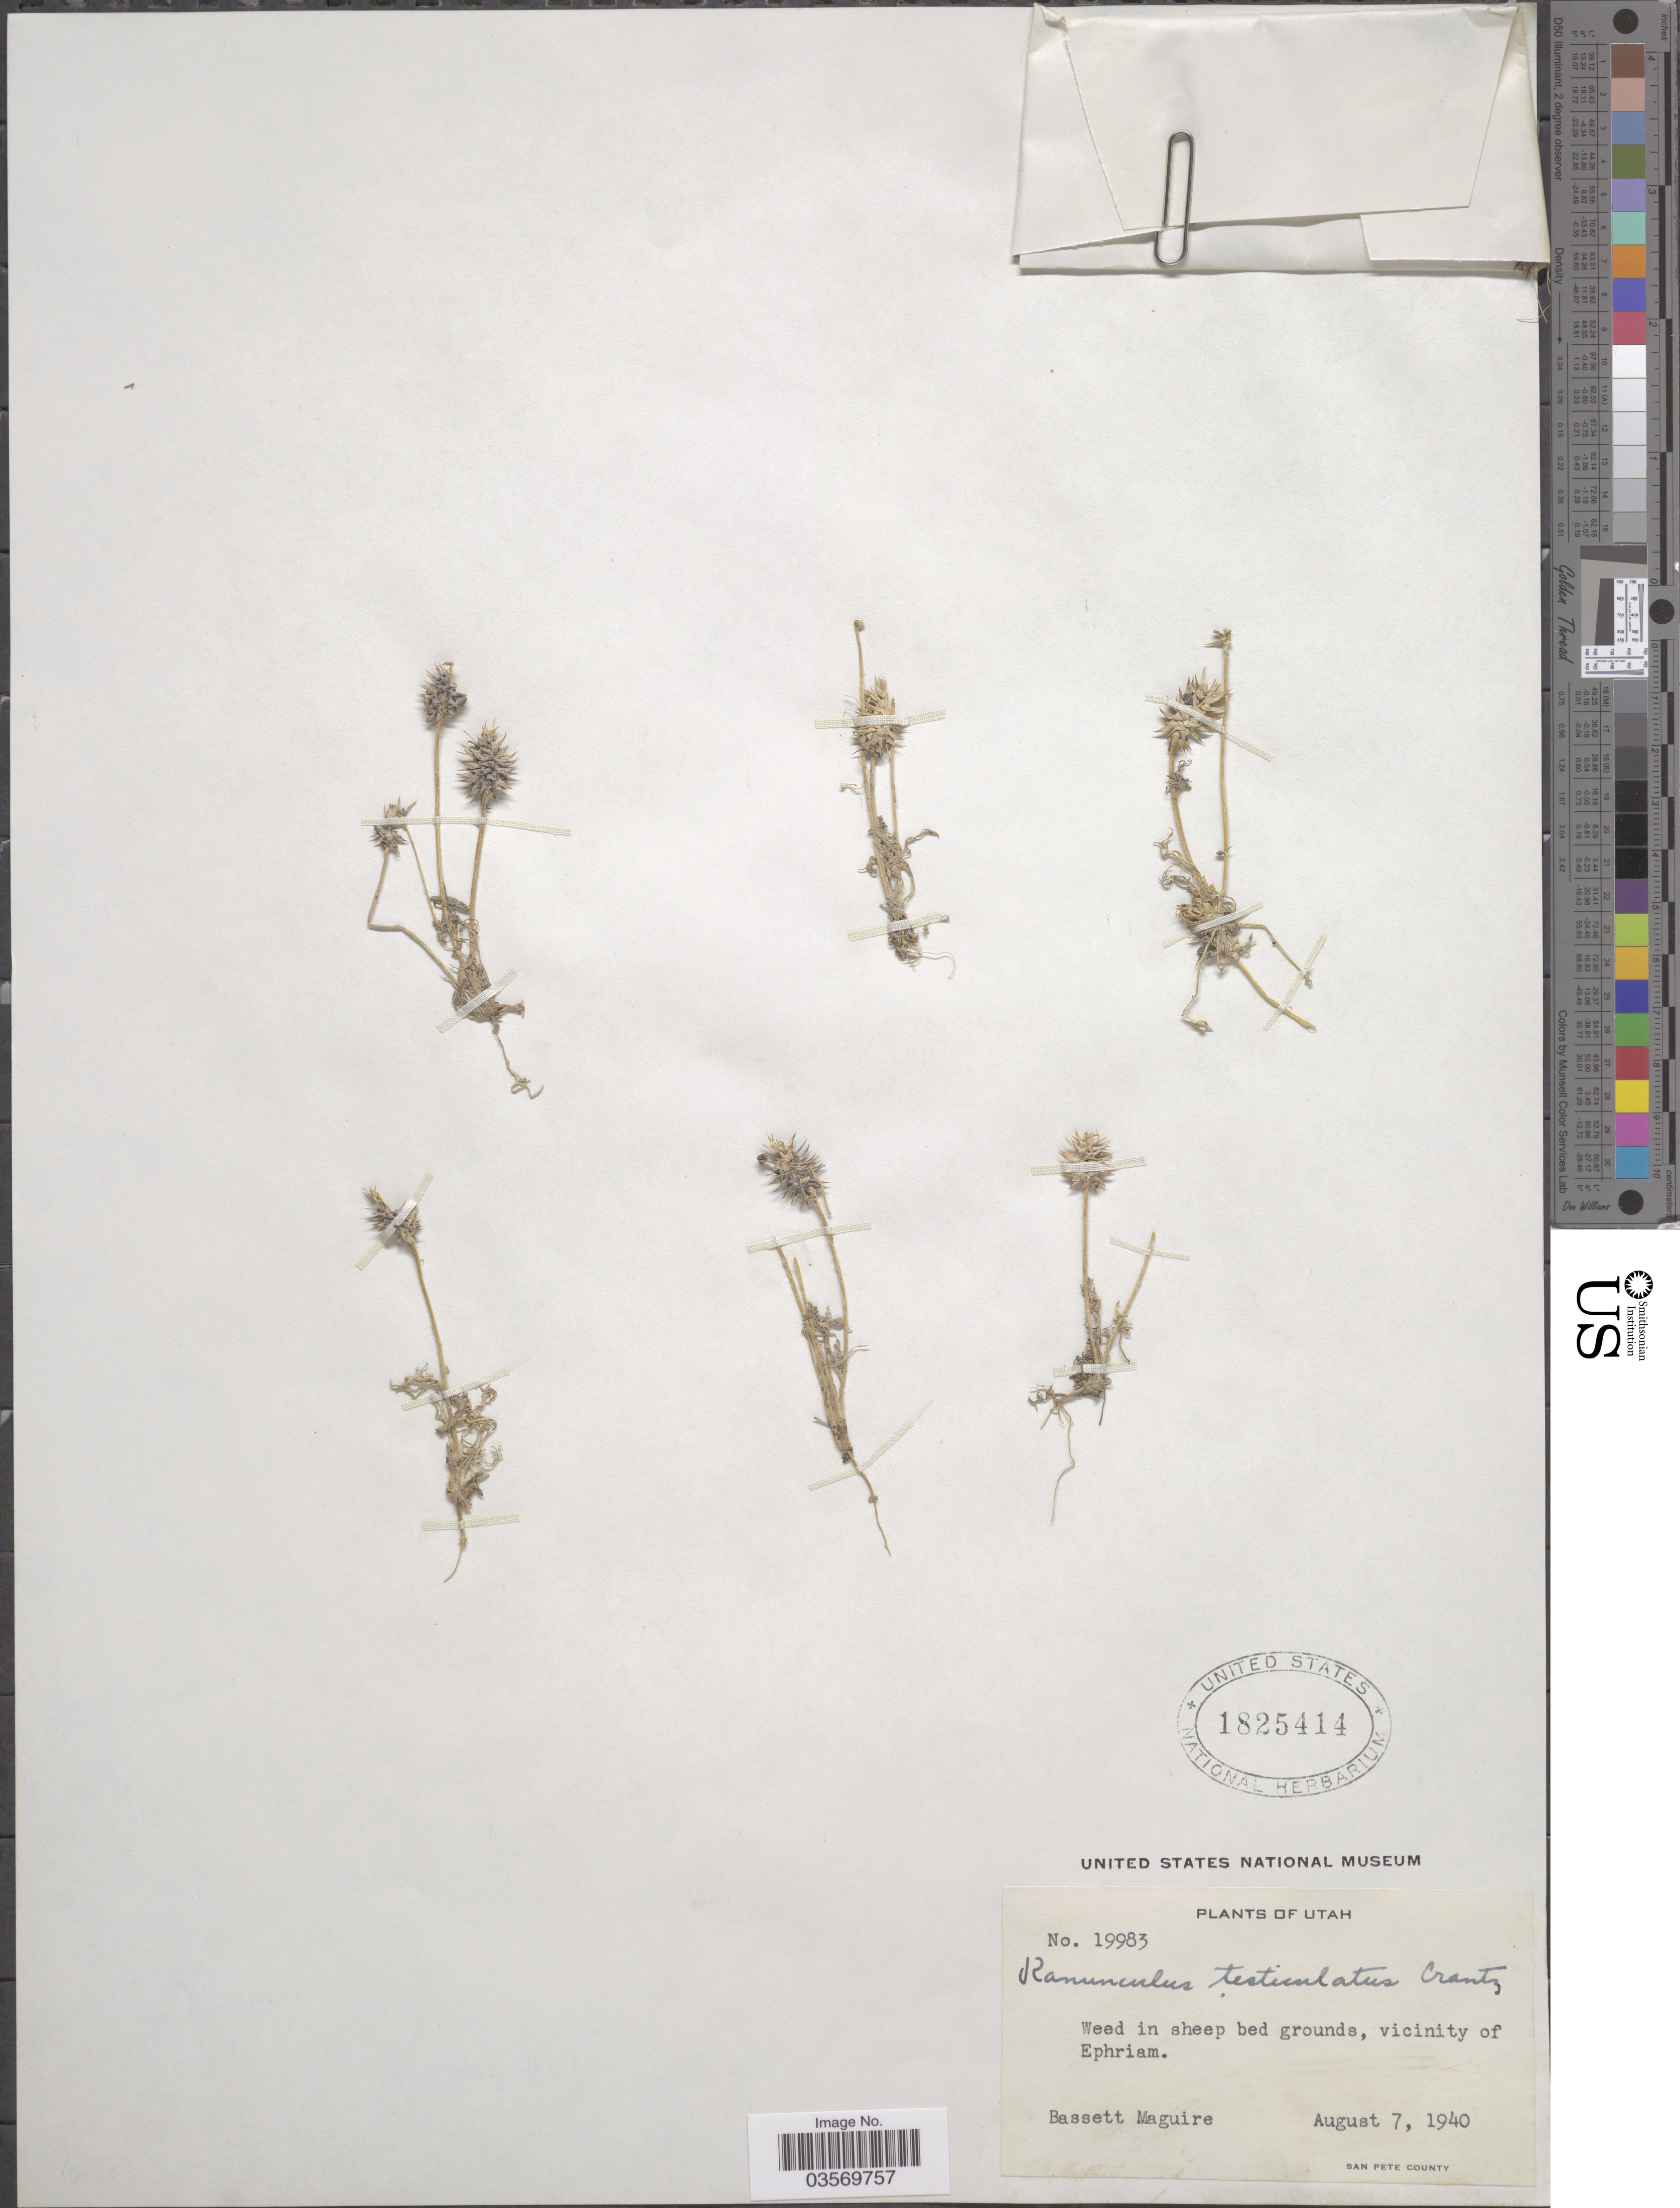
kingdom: Plantae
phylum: Tracheophyta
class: Magnoliopsida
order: Ranunculales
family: Ranunculaceae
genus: Ranunculus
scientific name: Ranunculus testiculatus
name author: Crantz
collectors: B. Maguire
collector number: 19983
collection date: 1940-08-07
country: United States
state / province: Utah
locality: Vicinity of Ephriam.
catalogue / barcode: US 1825414